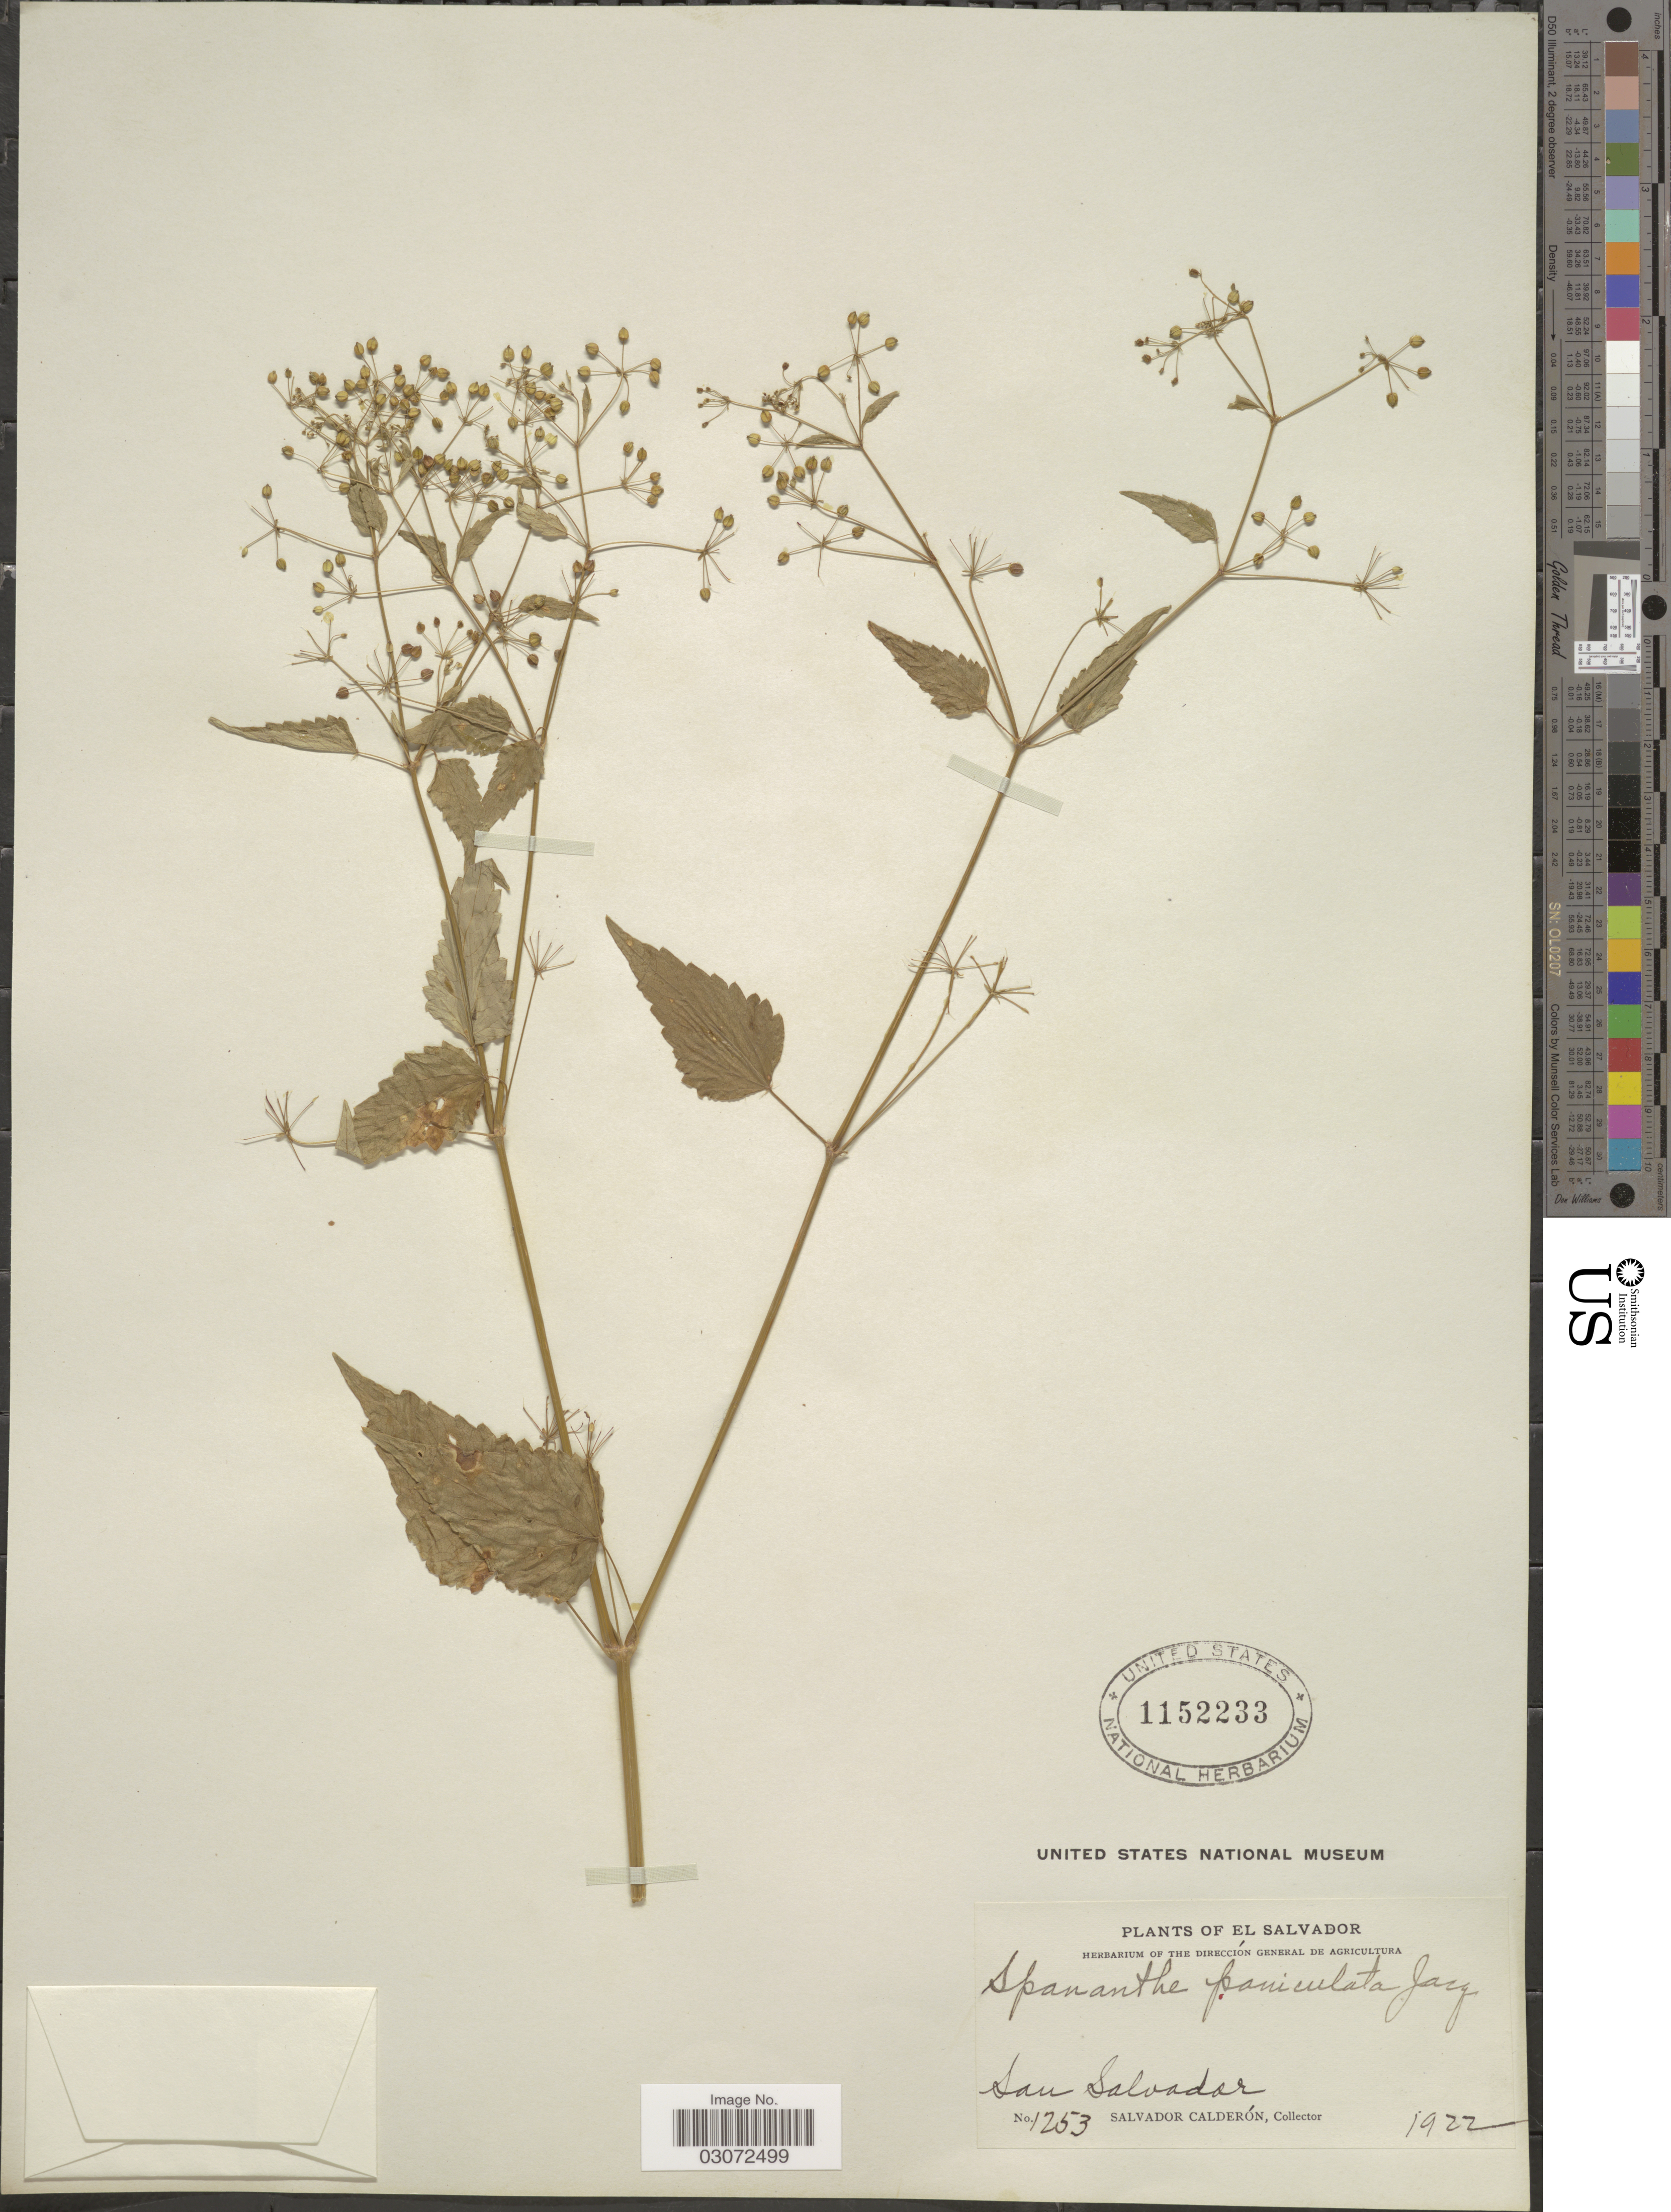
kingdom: Plantae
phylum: Tracheophyta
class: Magnoliopsida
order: Apiales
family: Apiaceae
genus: Spananthe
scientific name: Spananthe paniculata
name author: Jacq.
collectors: S. Calderón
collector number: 1253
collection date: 1922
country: El Salvador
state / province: San Salvador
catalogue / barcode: US 1152233